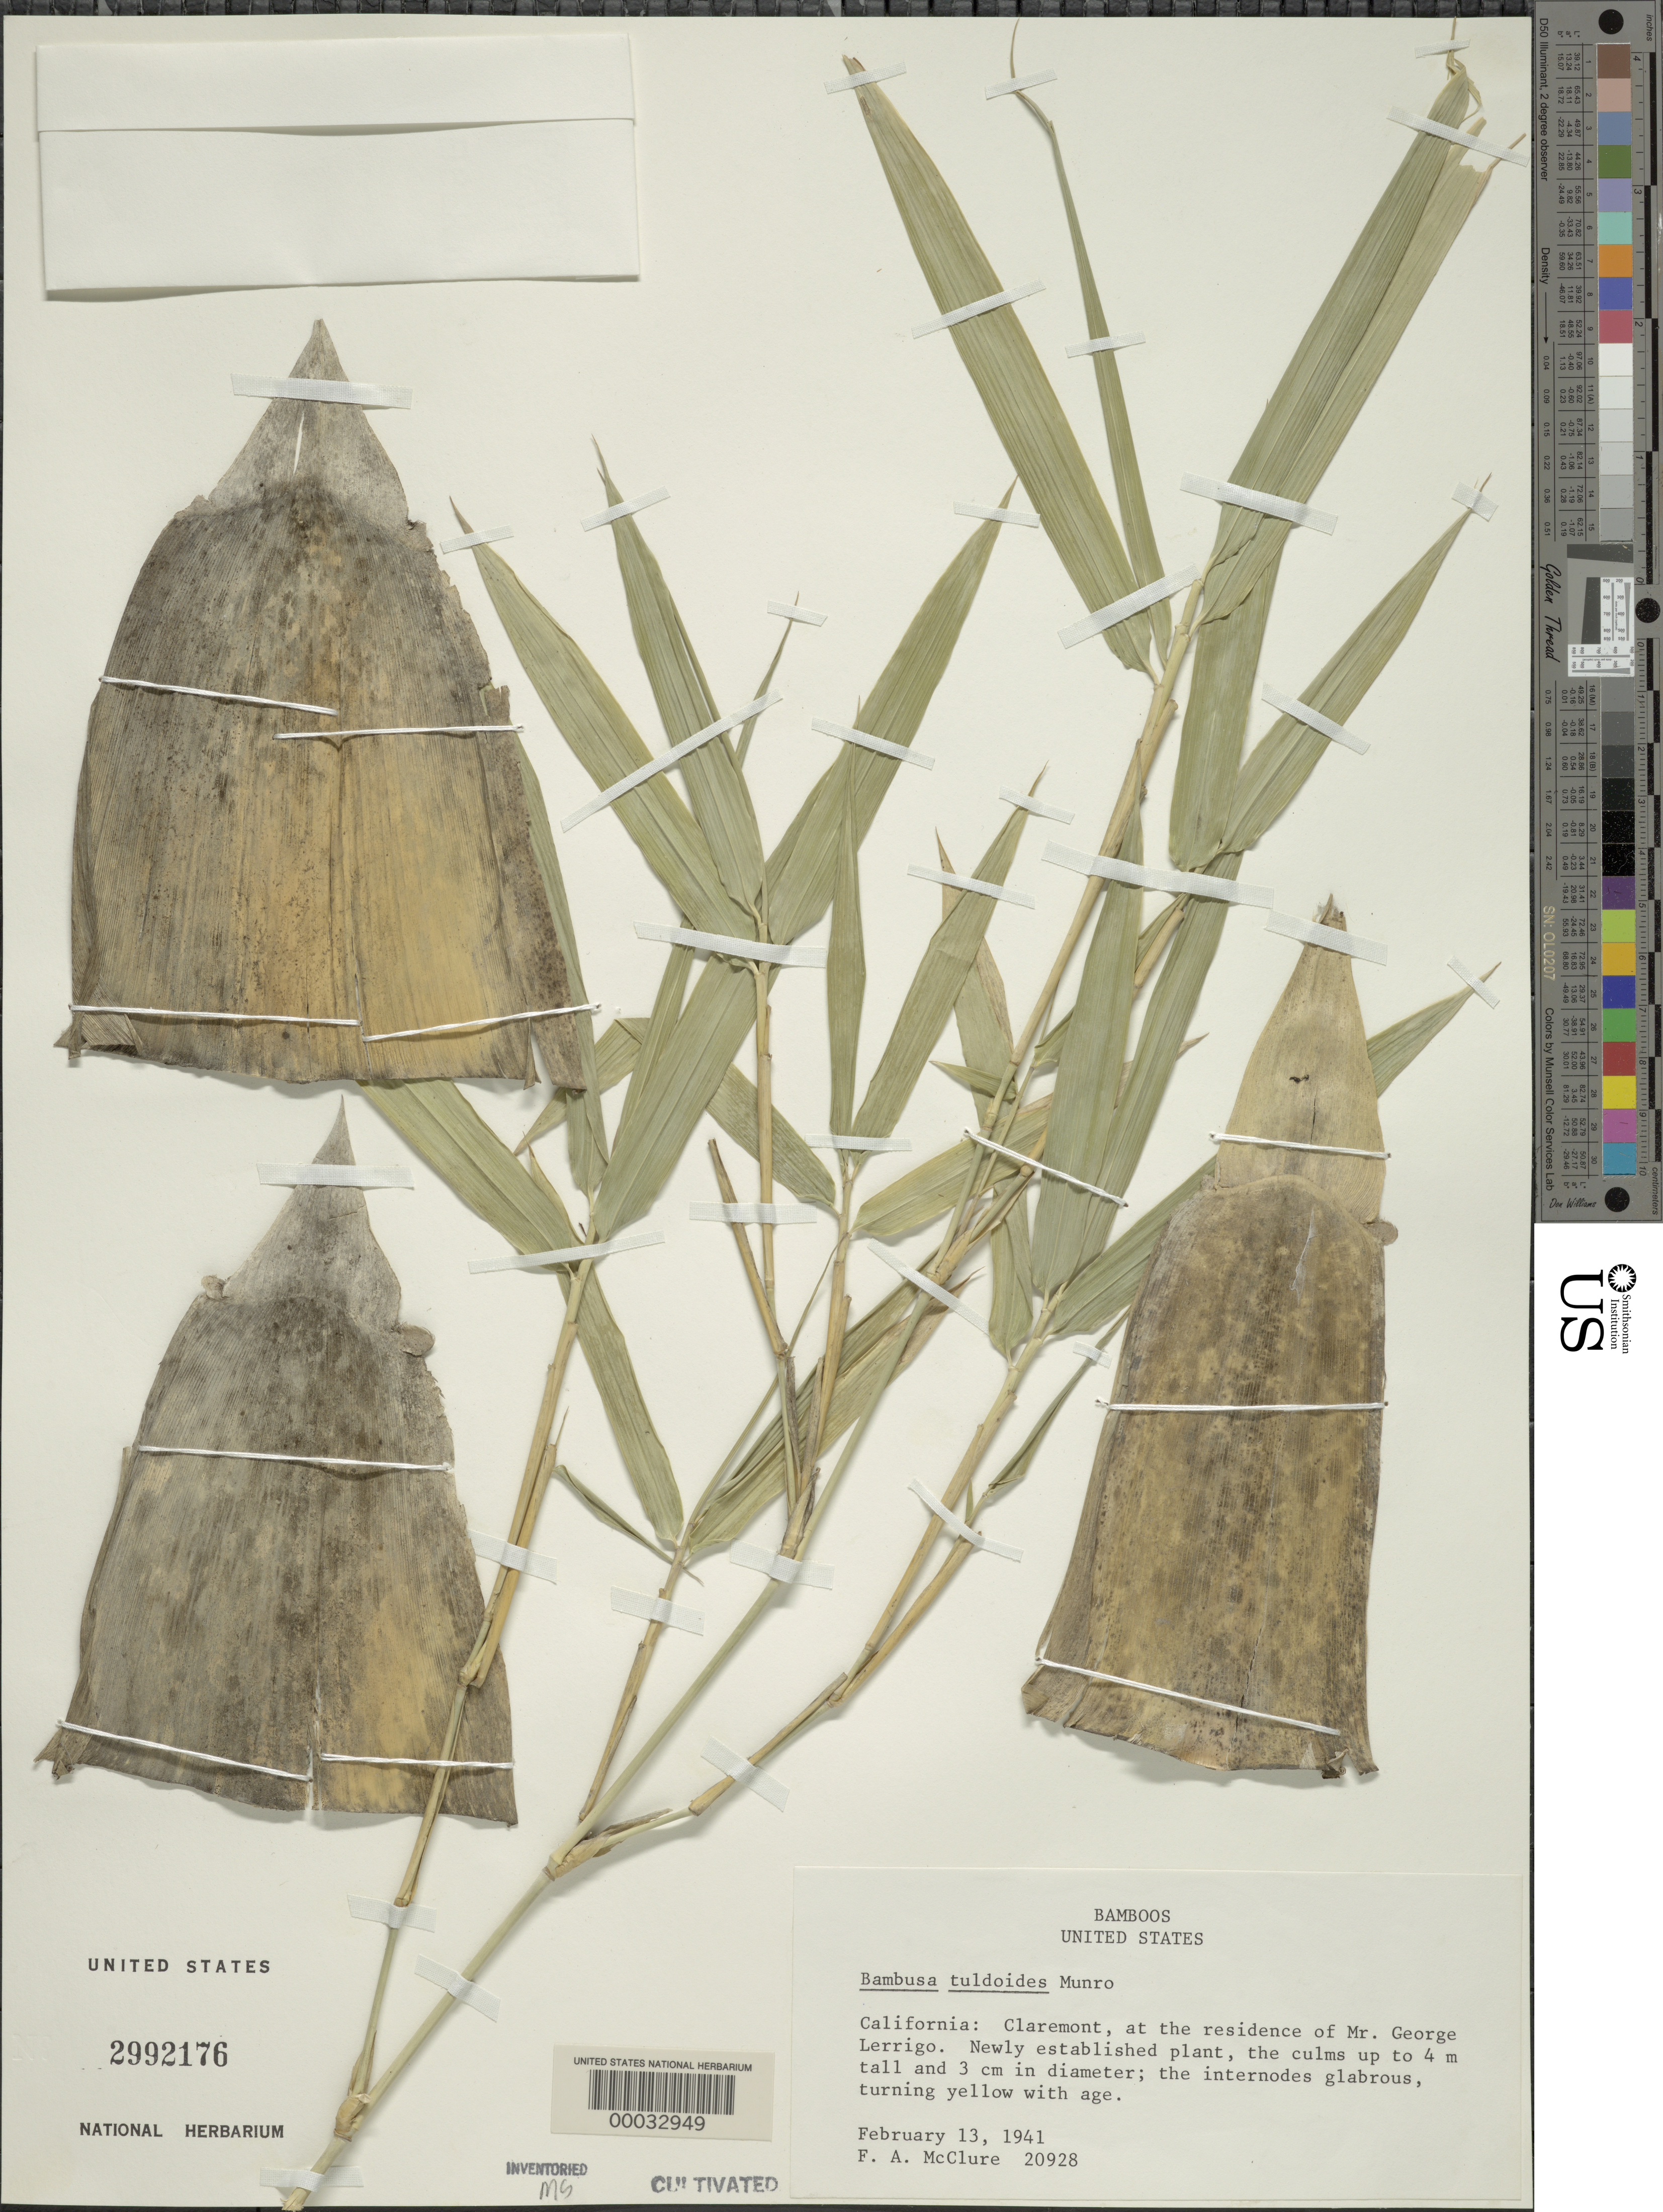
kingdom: Plantae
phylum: Tracheophyta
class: Liliopsida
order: Poales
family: Poaceae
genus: Bambusa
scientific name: Bambusa tuldoides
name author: Munro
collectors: F. A. McClure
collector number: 20928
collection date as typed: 13 Feb 1941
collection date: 1941-02-13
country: United States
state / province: California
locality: Claremont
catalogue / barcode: US 2992176